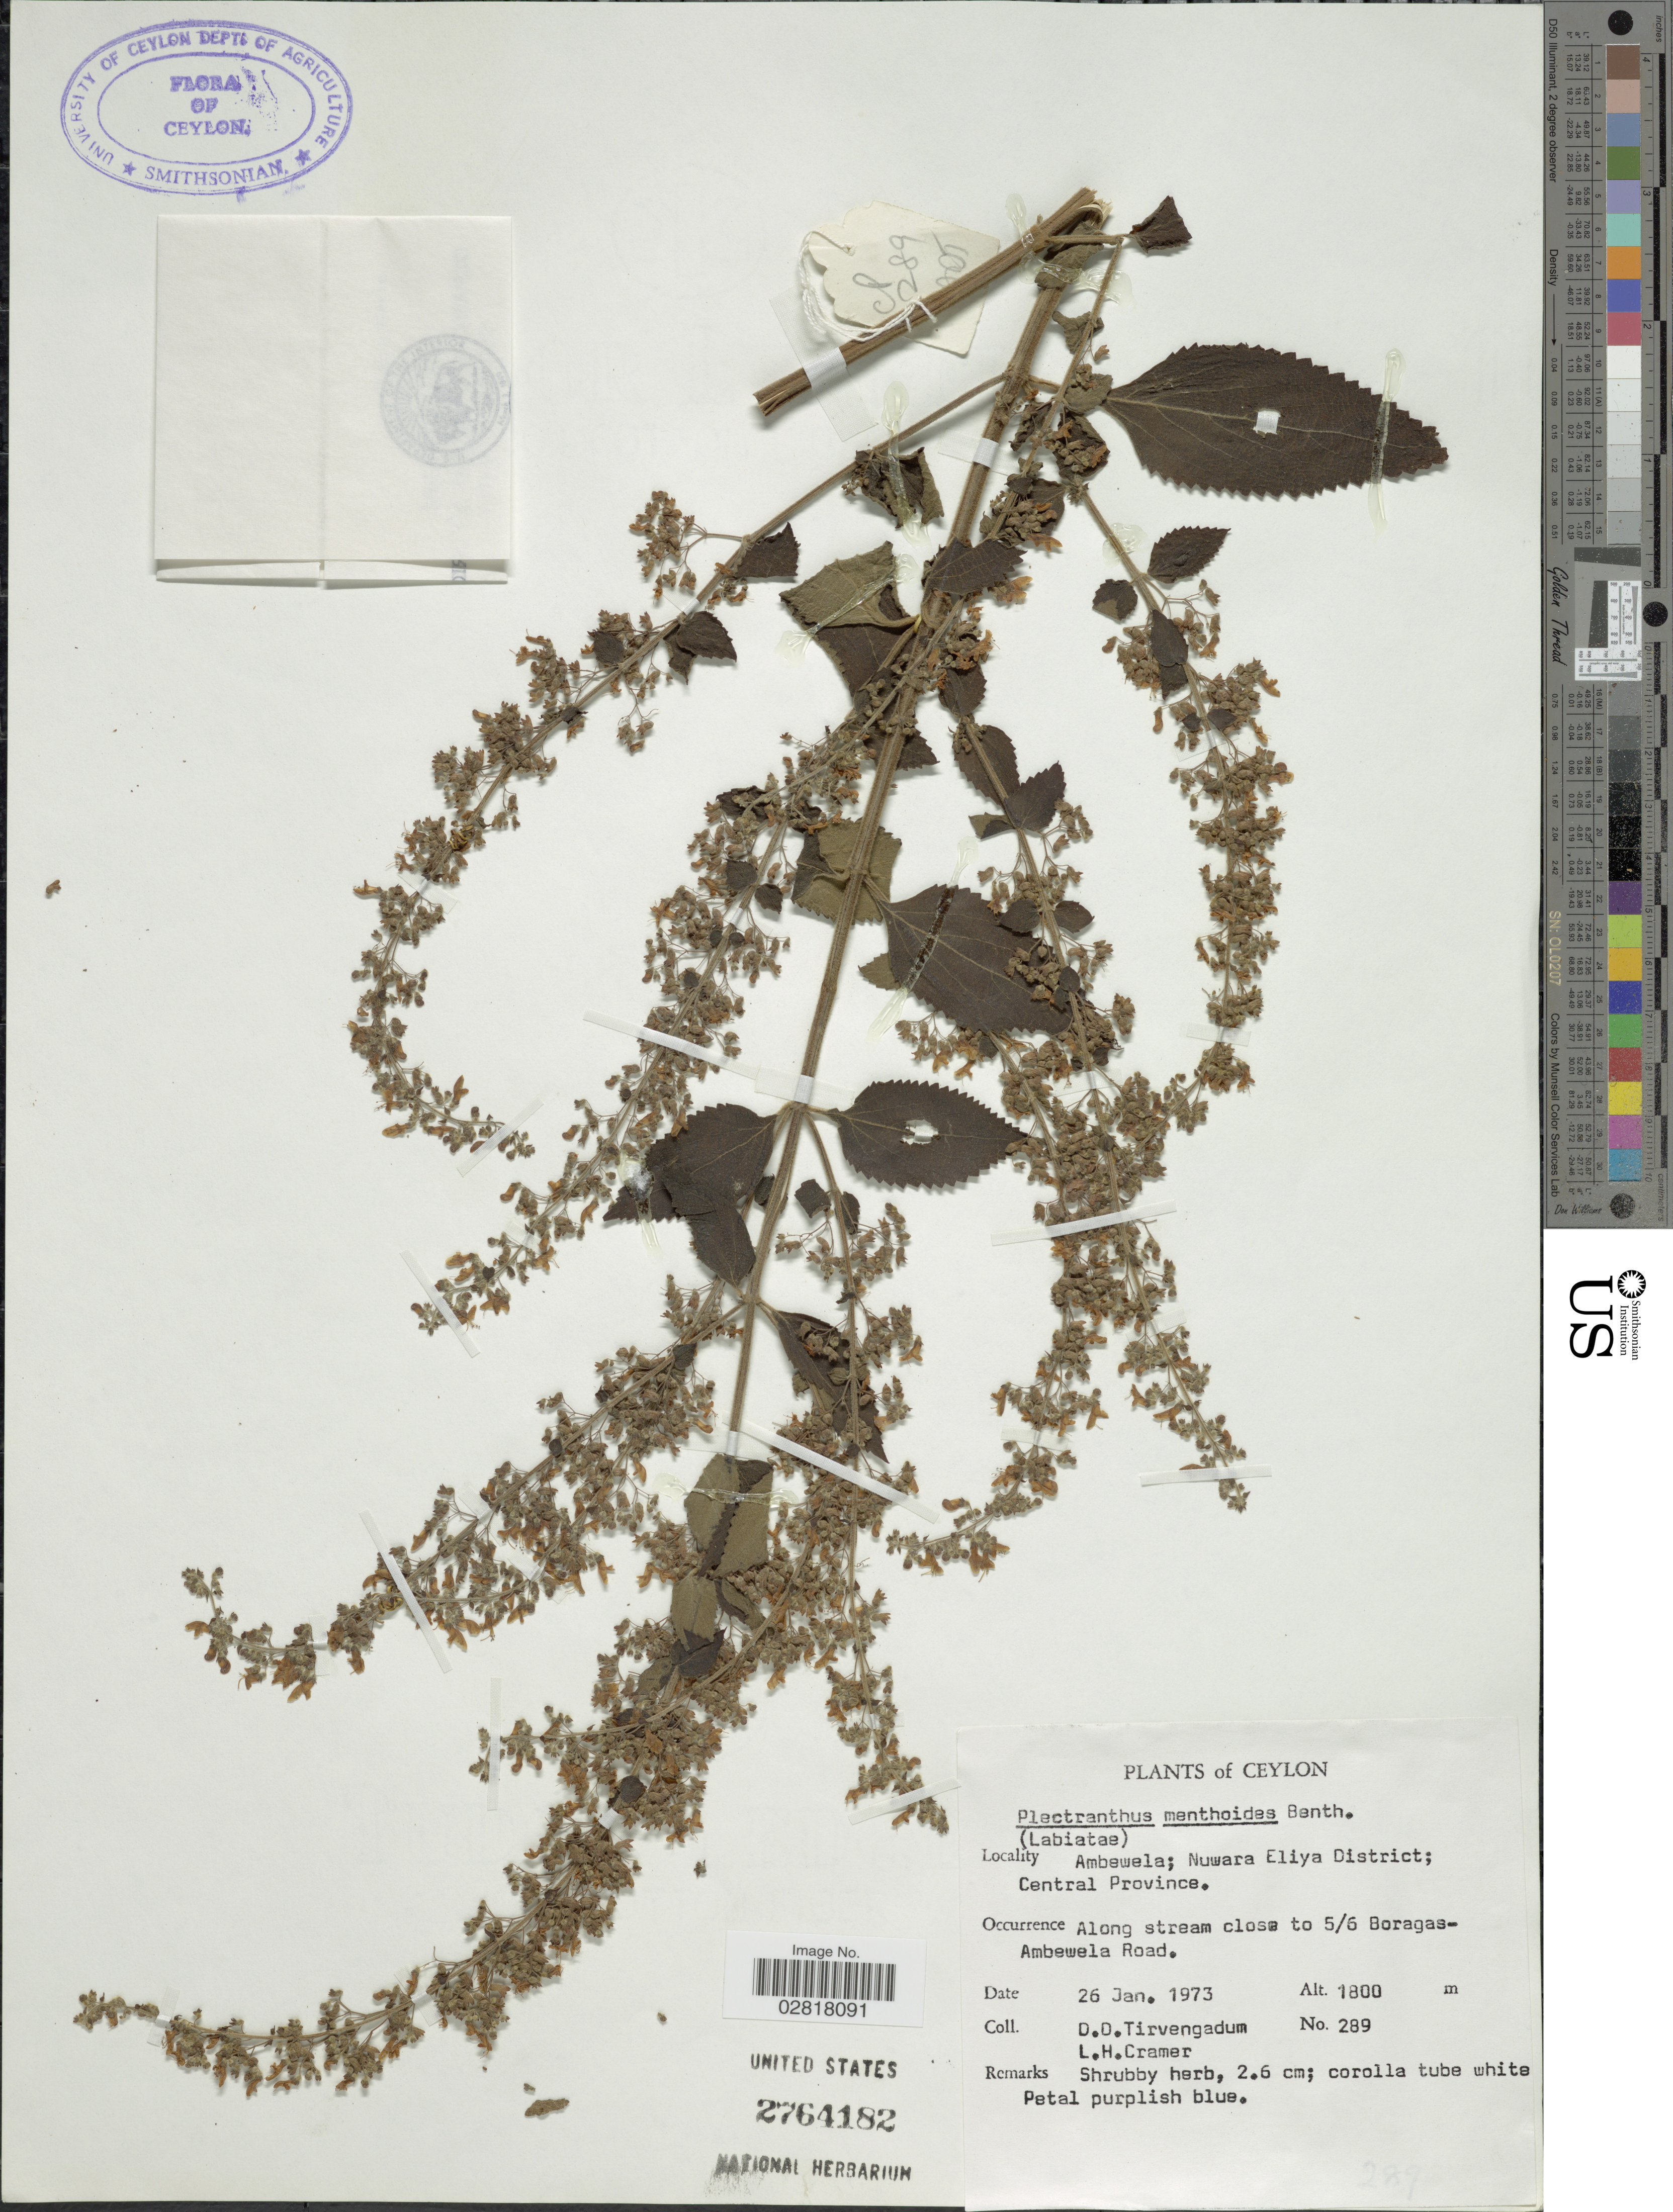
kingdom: Plantae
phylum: Tracheophyta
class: Magnoliopsida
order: Lamiales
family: Lamiaceae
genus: Plectranthus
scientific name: Plectranthus menthoides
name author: Willd.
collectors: D. Tirvengadum & L. H. Cramer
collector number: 289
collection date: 1973-01-26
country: Sri Lanka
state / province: Central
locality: Ceylon, Ambewela; Nuwara Eliya District, along stream close to 5/6 Boragas-Ambewela Road.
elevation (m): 1800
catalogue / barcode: US 2764182